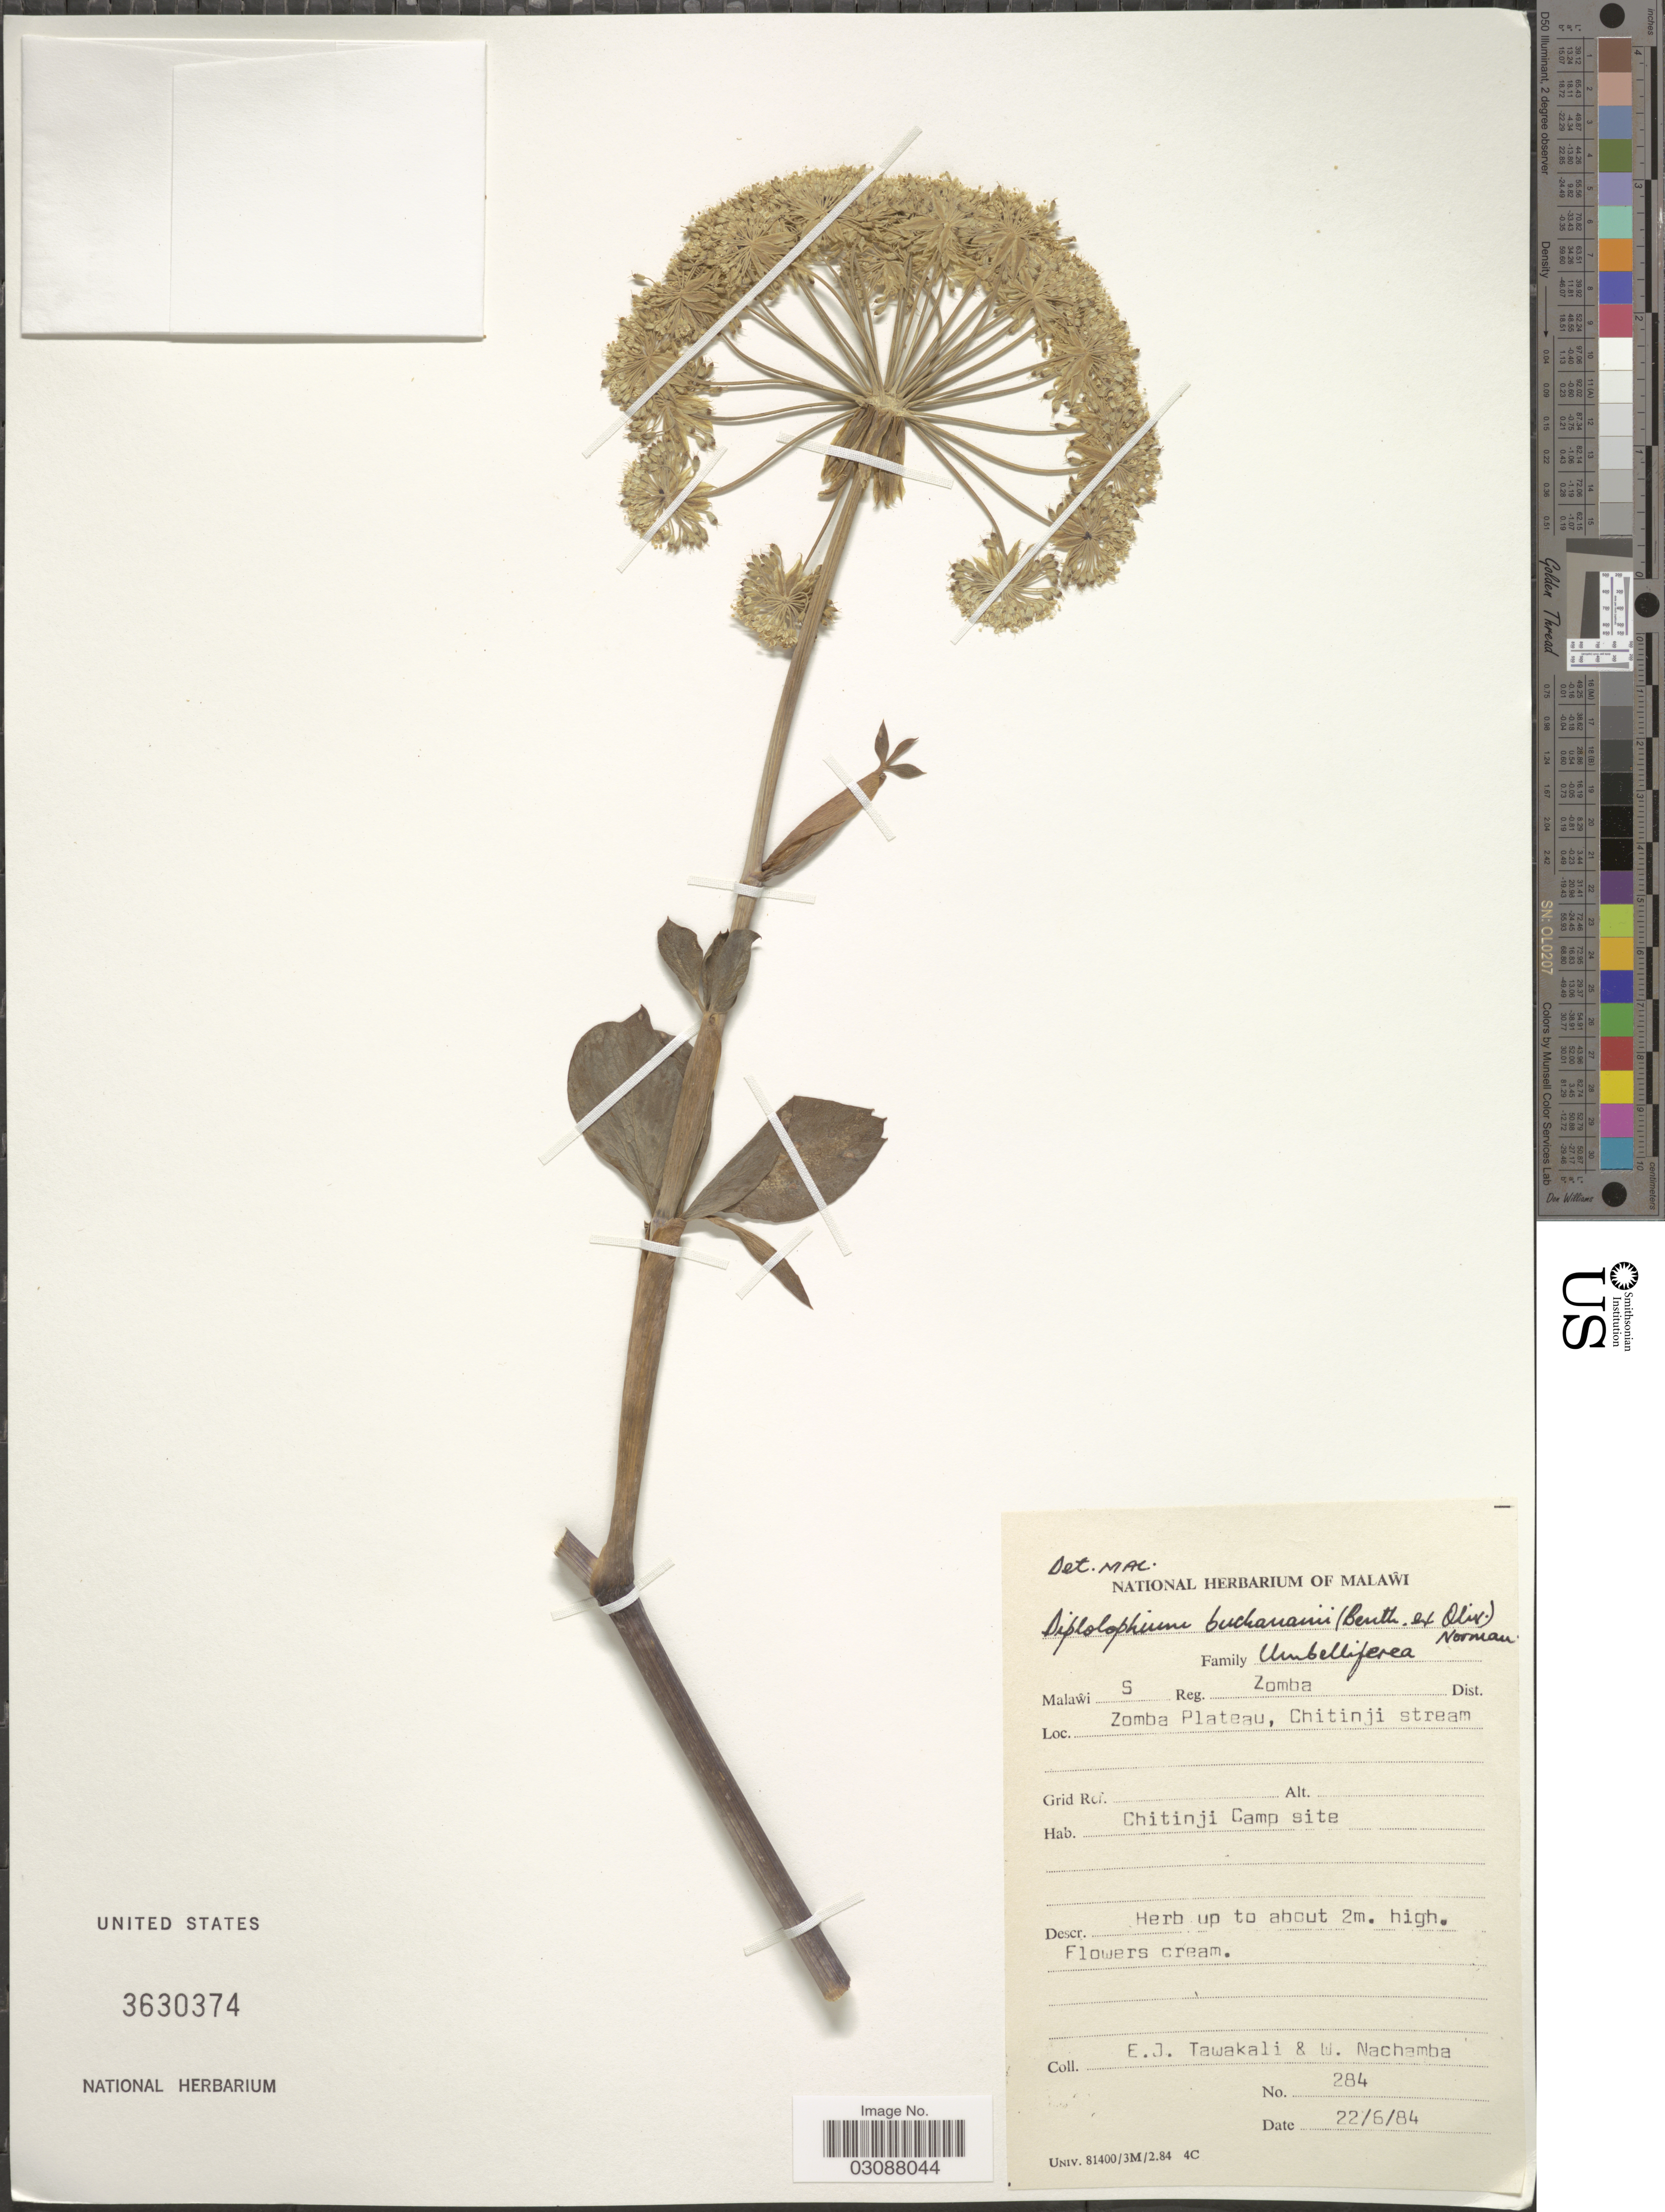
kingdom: Plantae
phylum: Tracheophyta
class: Magnoliopsida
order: Apiales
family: Apiaceae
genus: Diplolophium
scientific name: Diplolophium buchananii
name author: (Benth. ex Oliv.) C. Norman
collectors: E. Tawakali & W. Nachamba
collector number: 284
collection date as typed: Transcribed d/m/y: 22/6/84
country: Malawi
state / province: Southern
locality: S Reg. Zomba Dist. Zomba Plateau, Chitinji stream. Chitinji Camp site.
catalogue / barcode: US 3630374